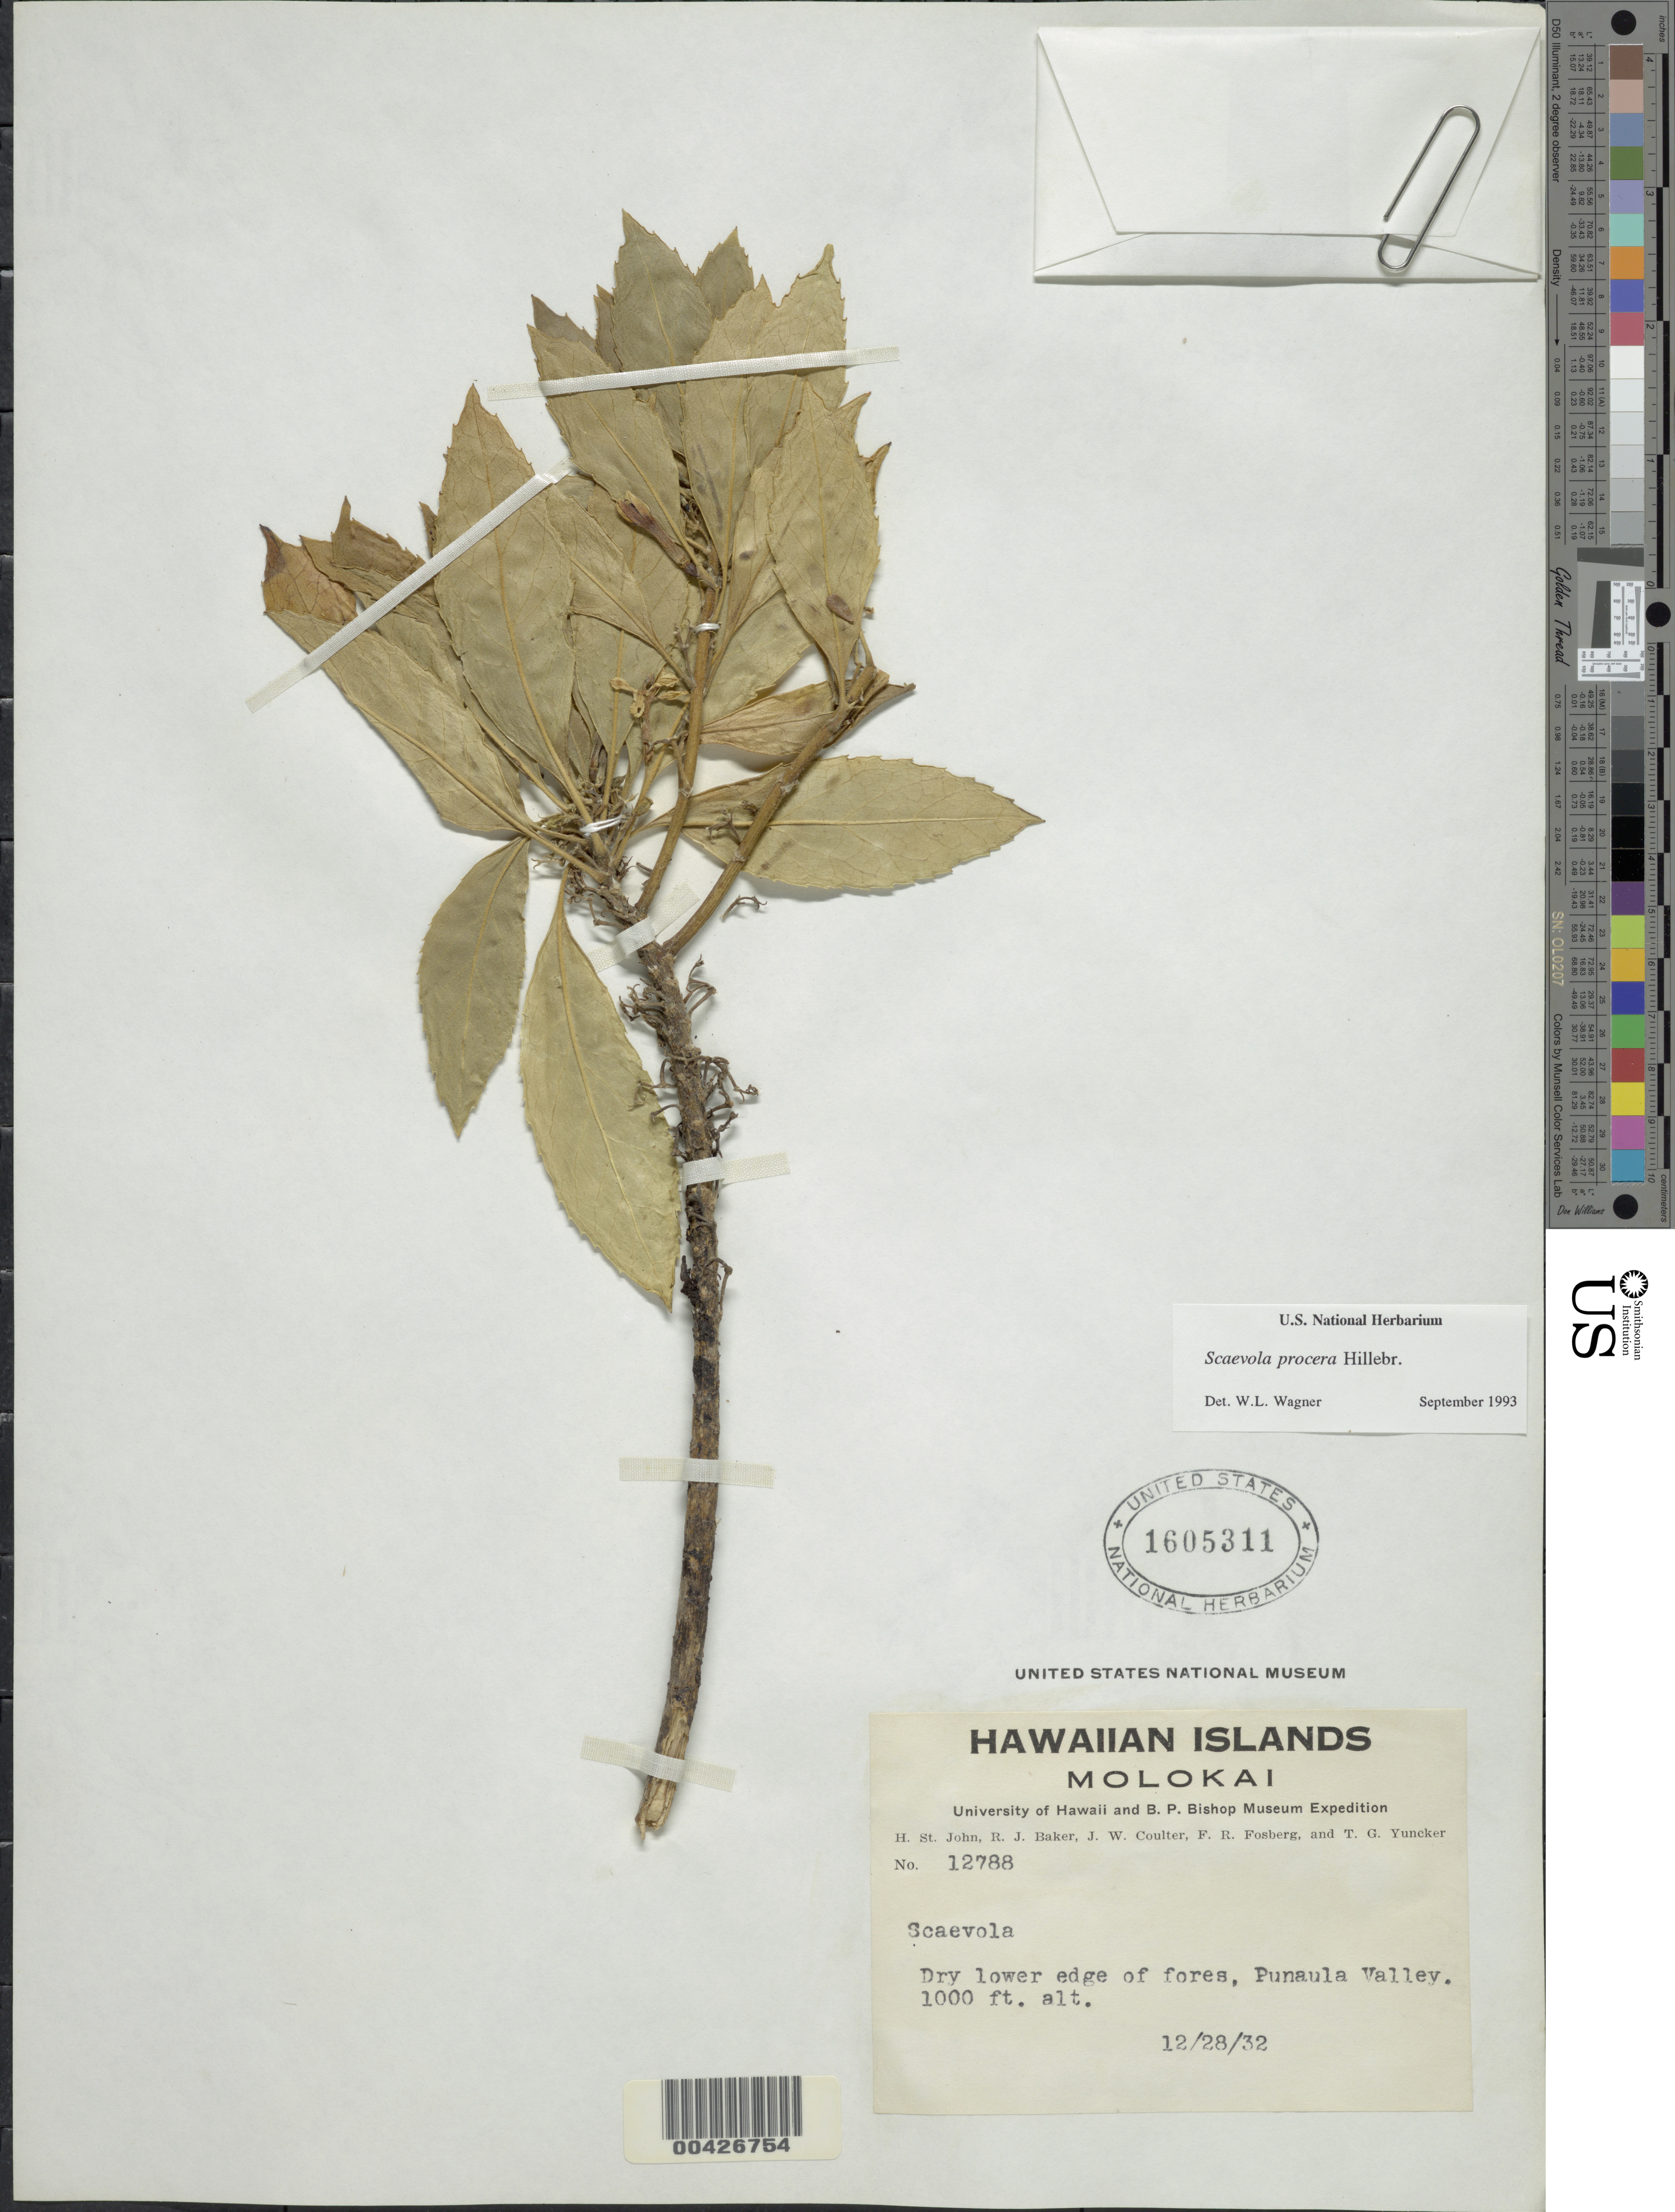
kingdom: Plantae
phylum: Tracheophyta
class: Magnoliopsida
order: Asterales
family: Goodeniaceae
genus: Scaevola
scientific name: Scaevola procera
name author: Hillebr.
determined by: Wagner, W. L., (BOT), Smithsonian Institution - National Museum of Natural History (UNITED STATES)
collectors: H. St. John, R. J. Baker, J. W. Coulter & F. R. Fosberg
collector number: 12788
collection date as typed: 28 Dec 1932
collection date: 1932-12-28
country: United States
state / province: Hawaii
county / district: Maui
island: Moloka'i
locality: Punaula Valley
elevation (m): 305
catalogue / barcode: US 1605311